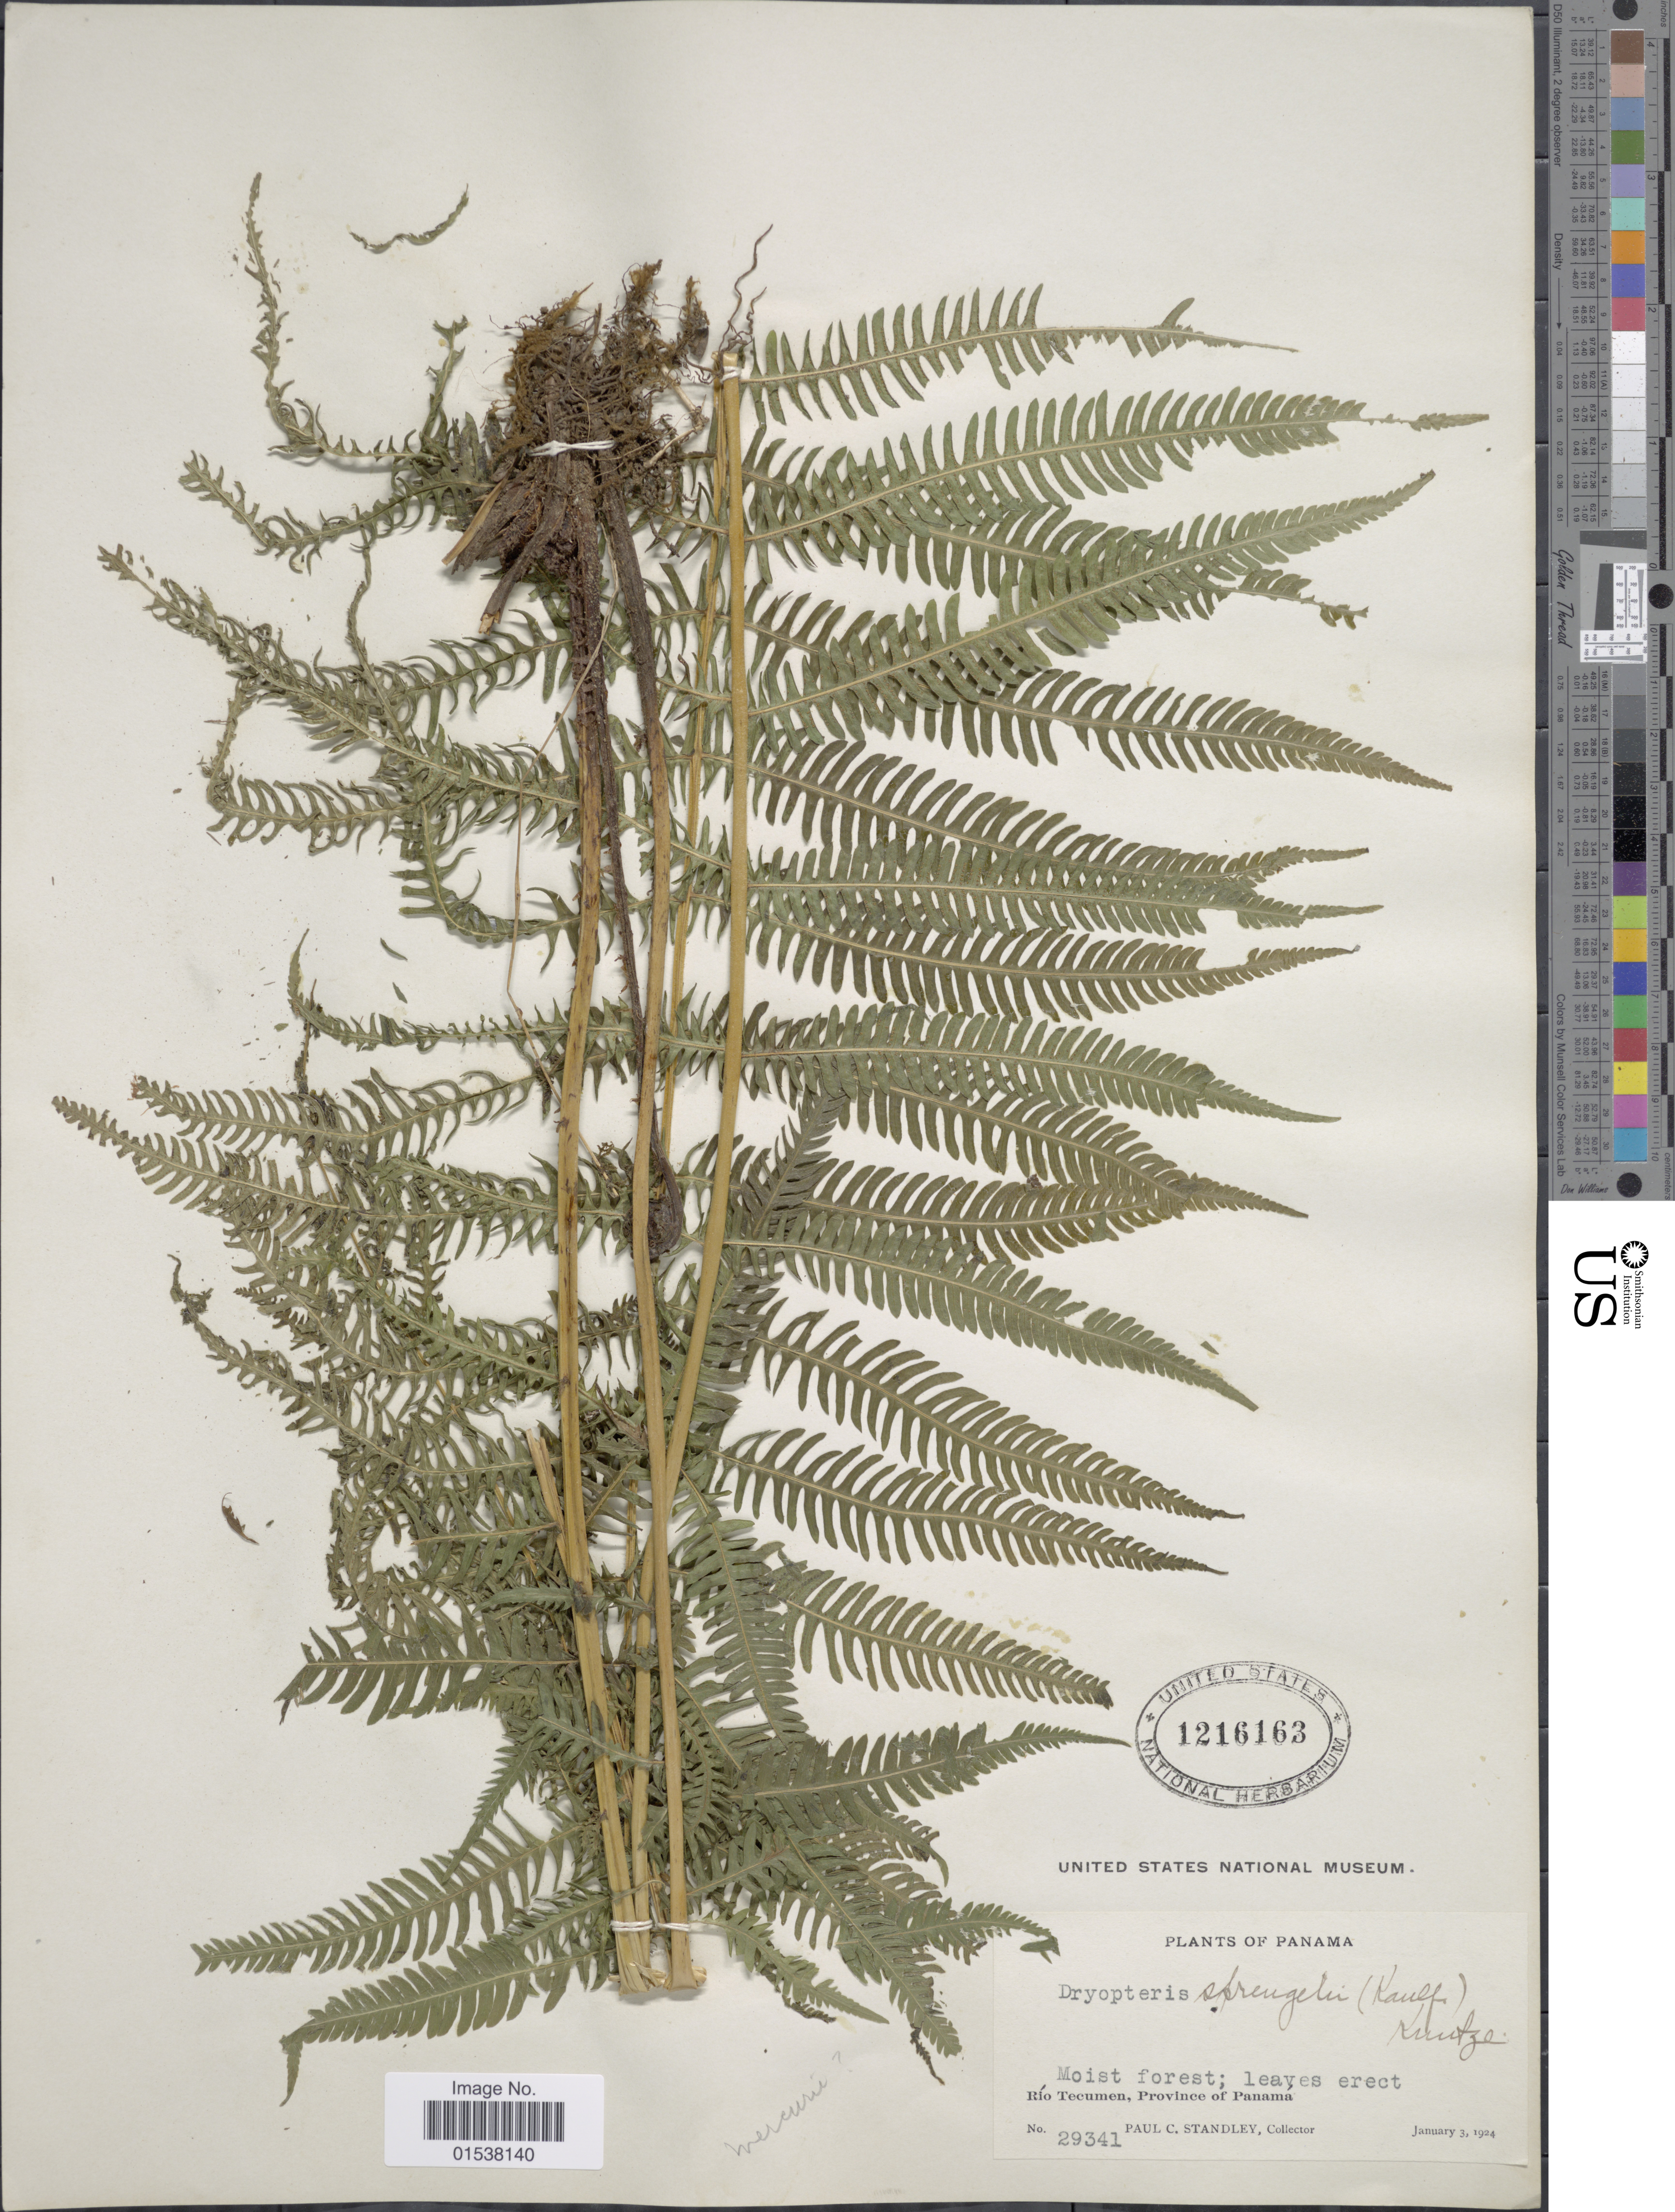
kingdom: Plantae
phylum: Tracheophyta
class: Polypodiopsida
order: Polypodiales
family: Thelypteridaceae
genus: Amauropelta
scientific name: Amauropelta balbisii (Spreng.) comb. nov., ined. 2015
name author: (Spreng.)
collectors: P. C. Standley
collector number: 29341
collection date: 1924-01-03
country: Panama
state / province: Panamá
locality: Rio Tecumen, Province of Panama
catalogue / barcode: US 1216163